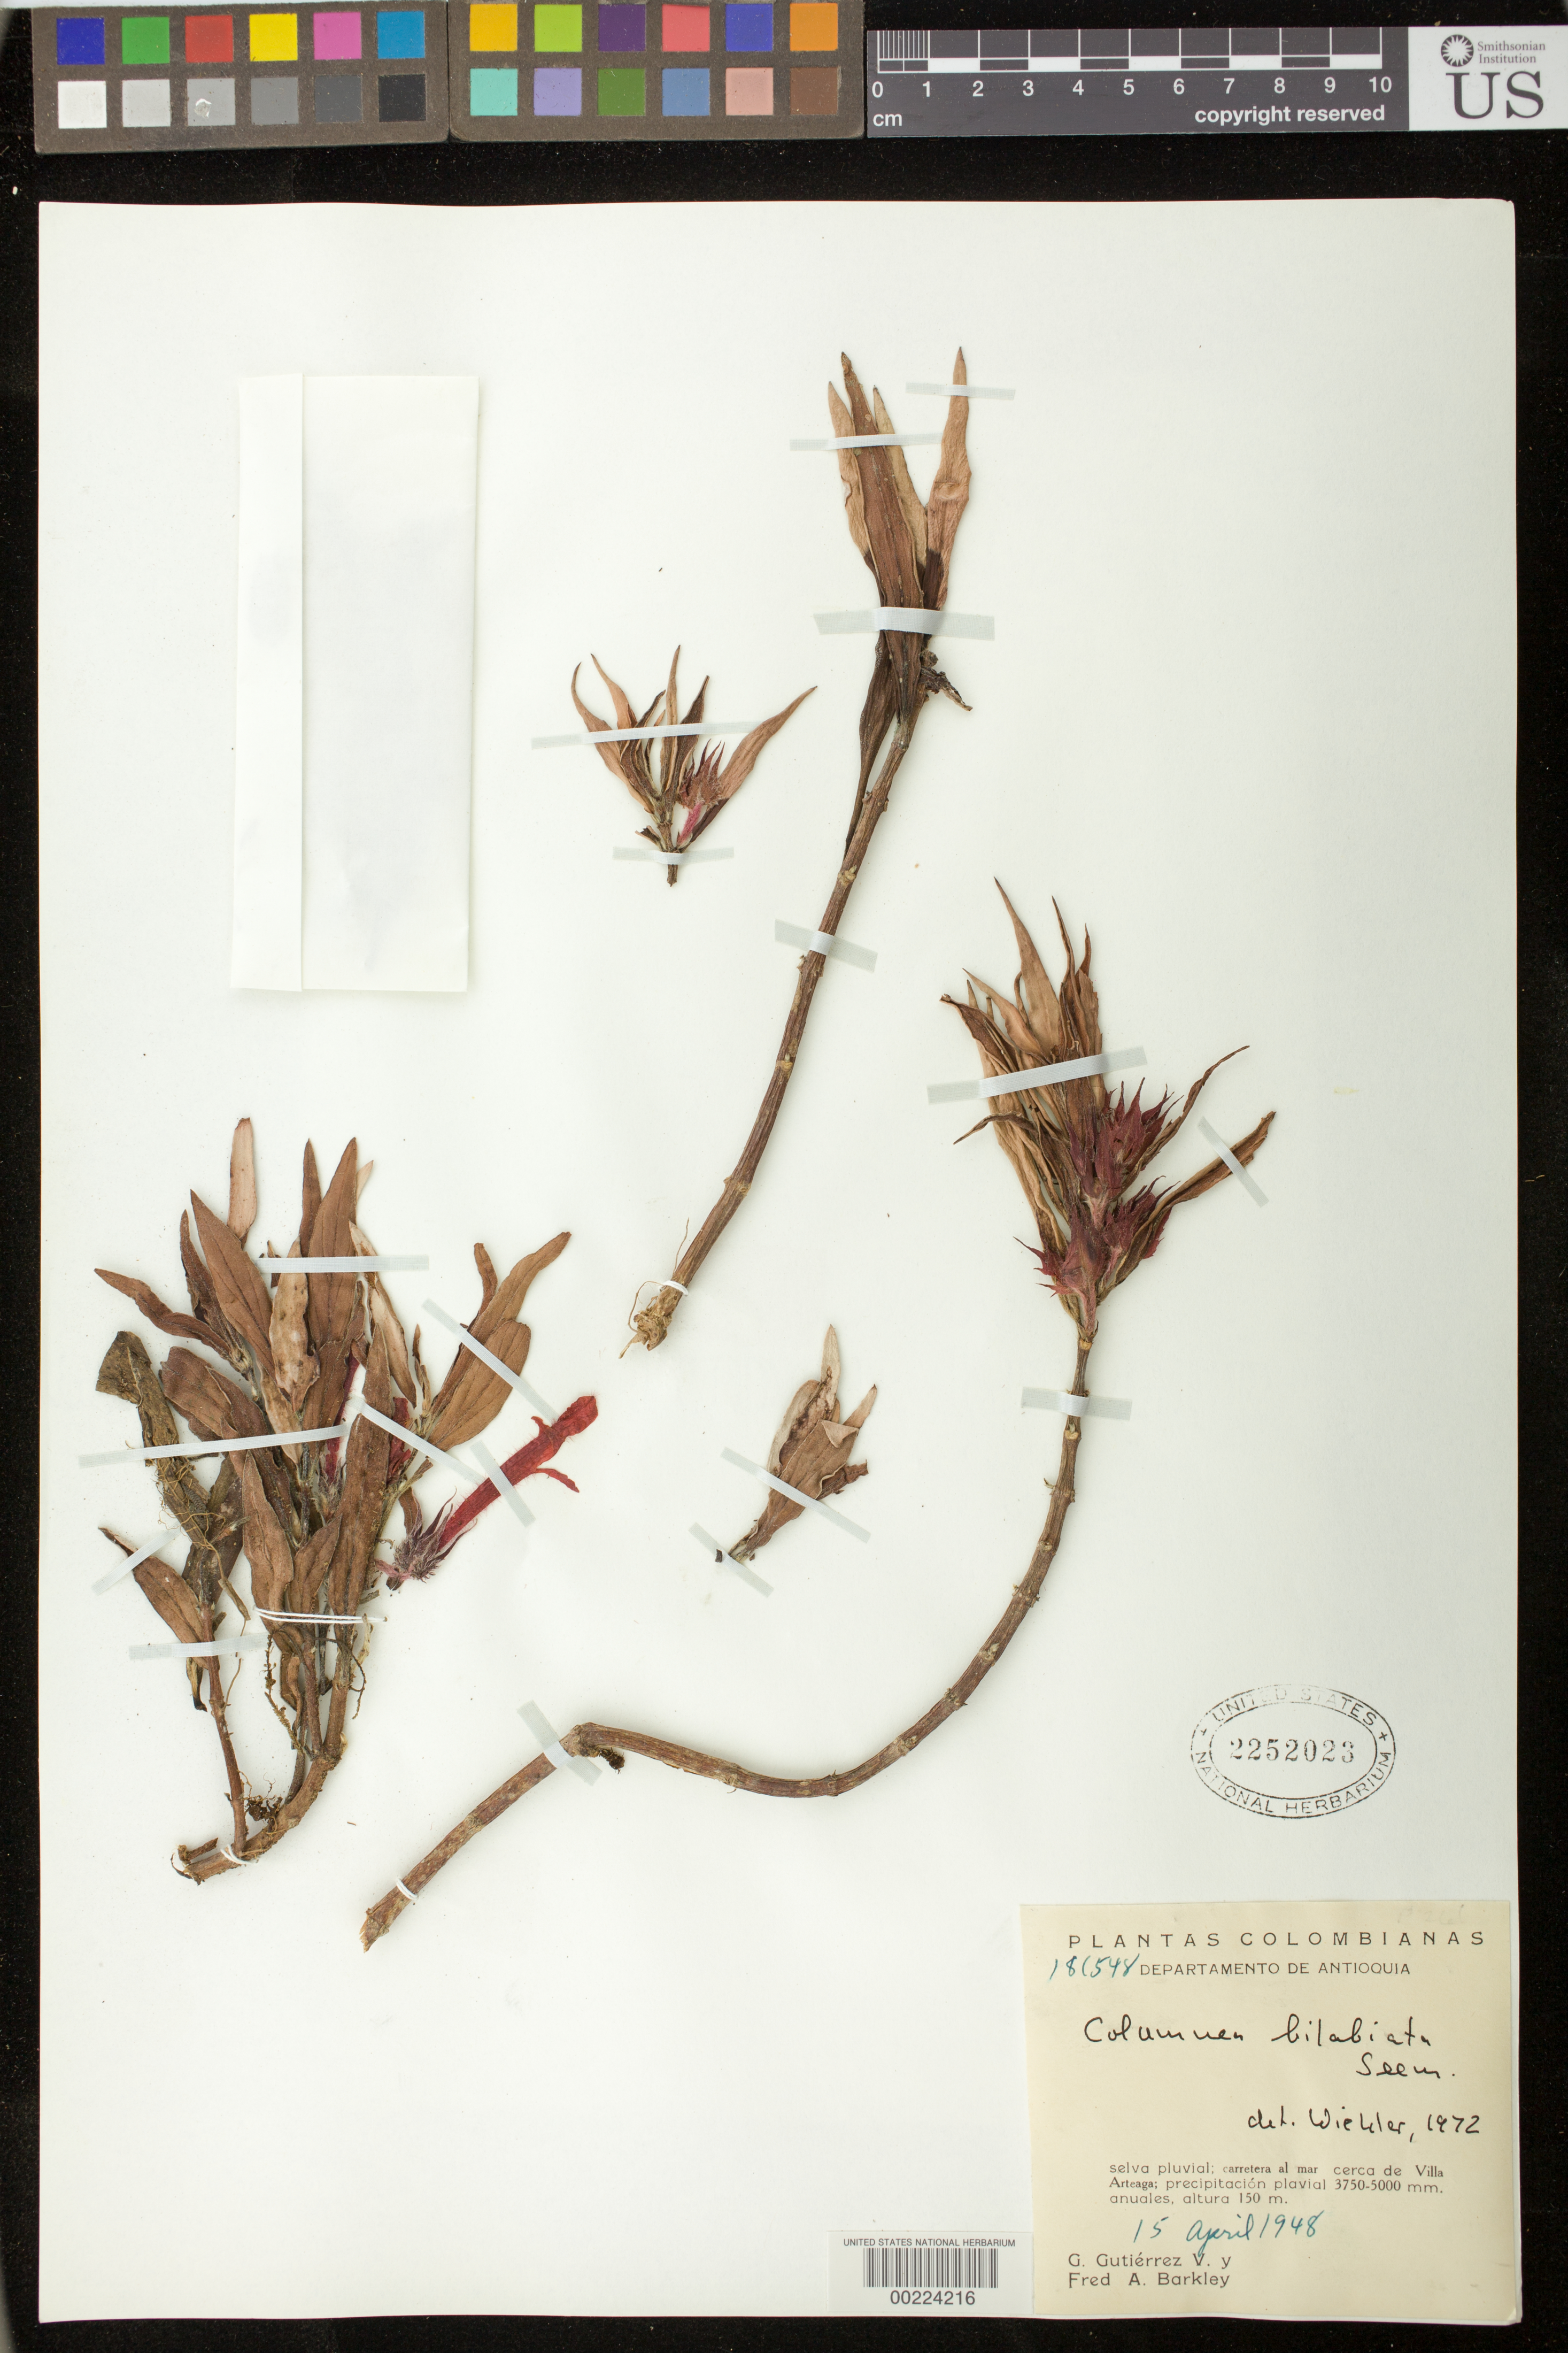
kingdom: Plantae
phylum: Tracheophyta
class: Magnoliopsida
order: Lamiales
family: Gesneriaceae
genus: Columnea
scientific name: Columnea bilabiata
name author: Seem.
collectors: G. Gutiérrez V. & F. A. Barkley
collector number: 18C 548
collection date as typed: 15 Apr 1948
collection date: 1948-04-15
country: Colombia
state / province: Antioquia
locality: Highway to the sea, near Villa Artega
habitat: Rain forest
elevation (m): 150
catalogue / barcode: US 2252023